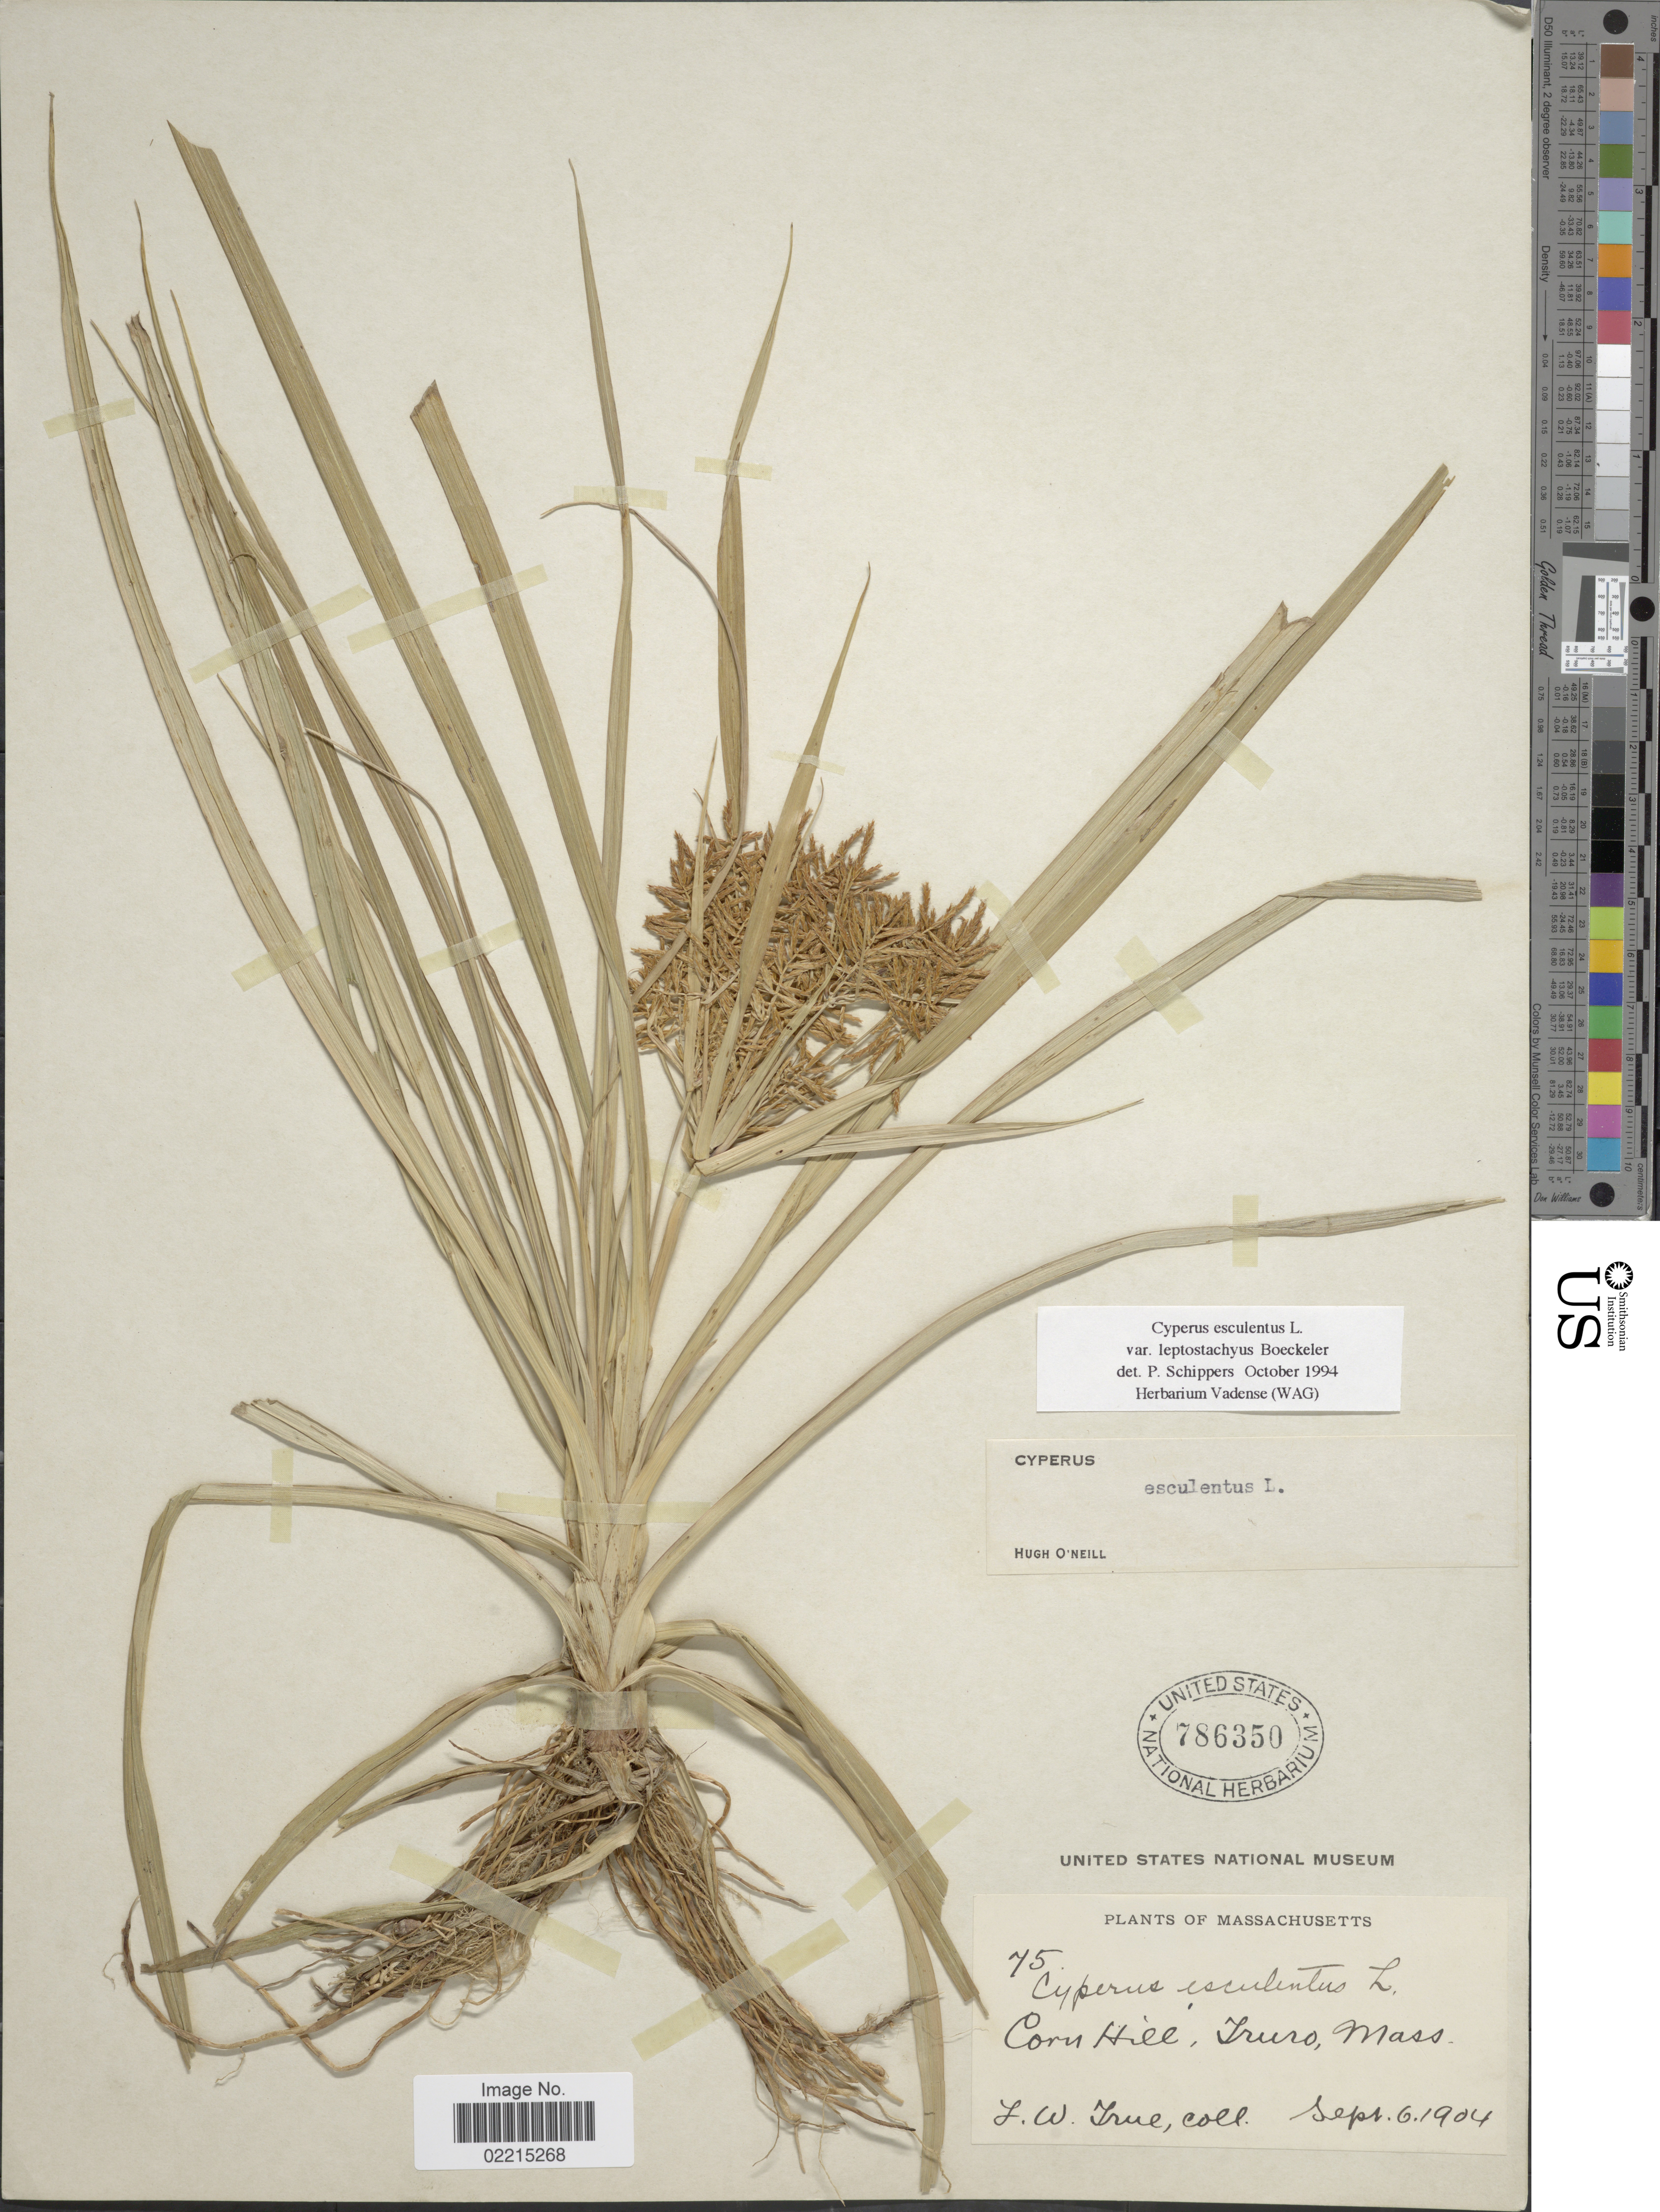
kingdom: Plantae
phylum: Tracheophyta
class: Liliopsida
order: Poales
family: Cyperaceae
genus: Cyperus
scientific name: Cyperus esculentus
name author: L.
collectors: F. True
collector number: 75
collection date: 1904-09-06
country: United States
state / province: Massachusetts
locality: Corn Hill, Truro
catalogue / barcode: US 786350